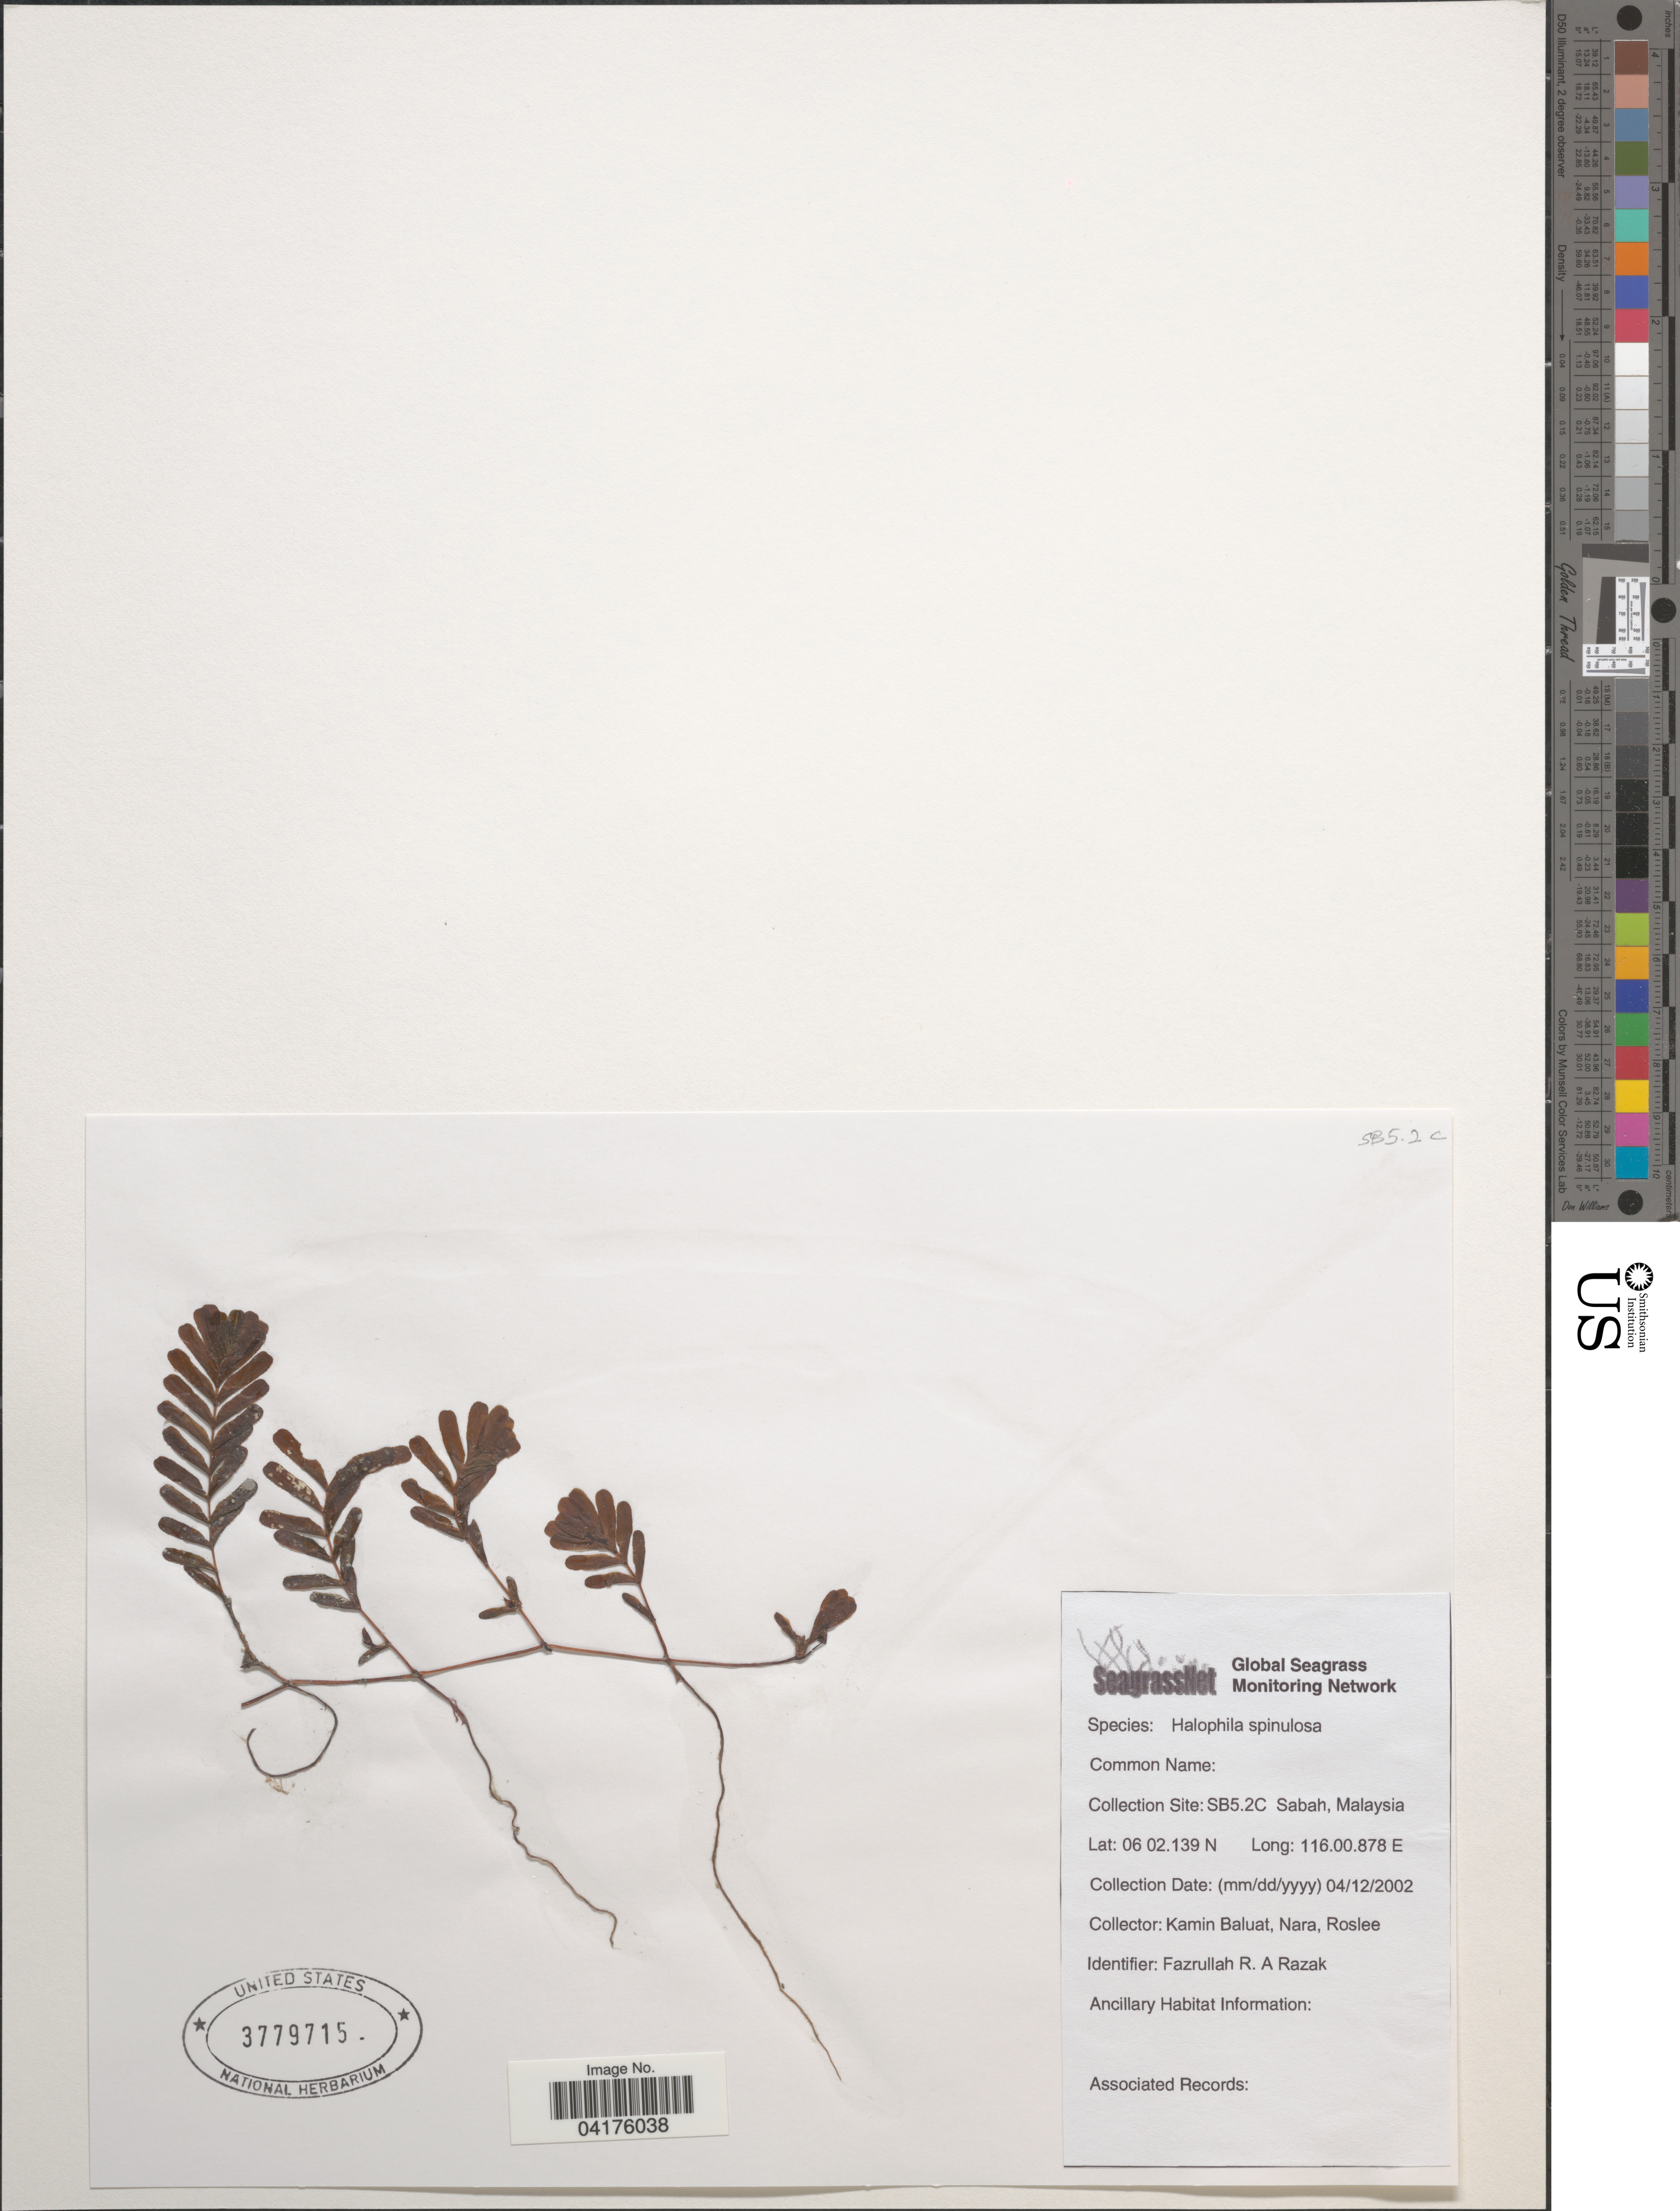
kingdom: Plantae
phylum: Tracheophyta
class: Liliopsida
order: Alismatales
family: Hydrocharitaceae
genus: Halophila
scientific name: Halophila spinulosa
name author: (R. Br.) Asch.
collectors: K. Baluat, Nara & Roslee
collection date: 2002-04-12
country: Malaysia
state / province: Sabah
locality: SB5.2C Sabah.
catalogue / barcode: US 3779715